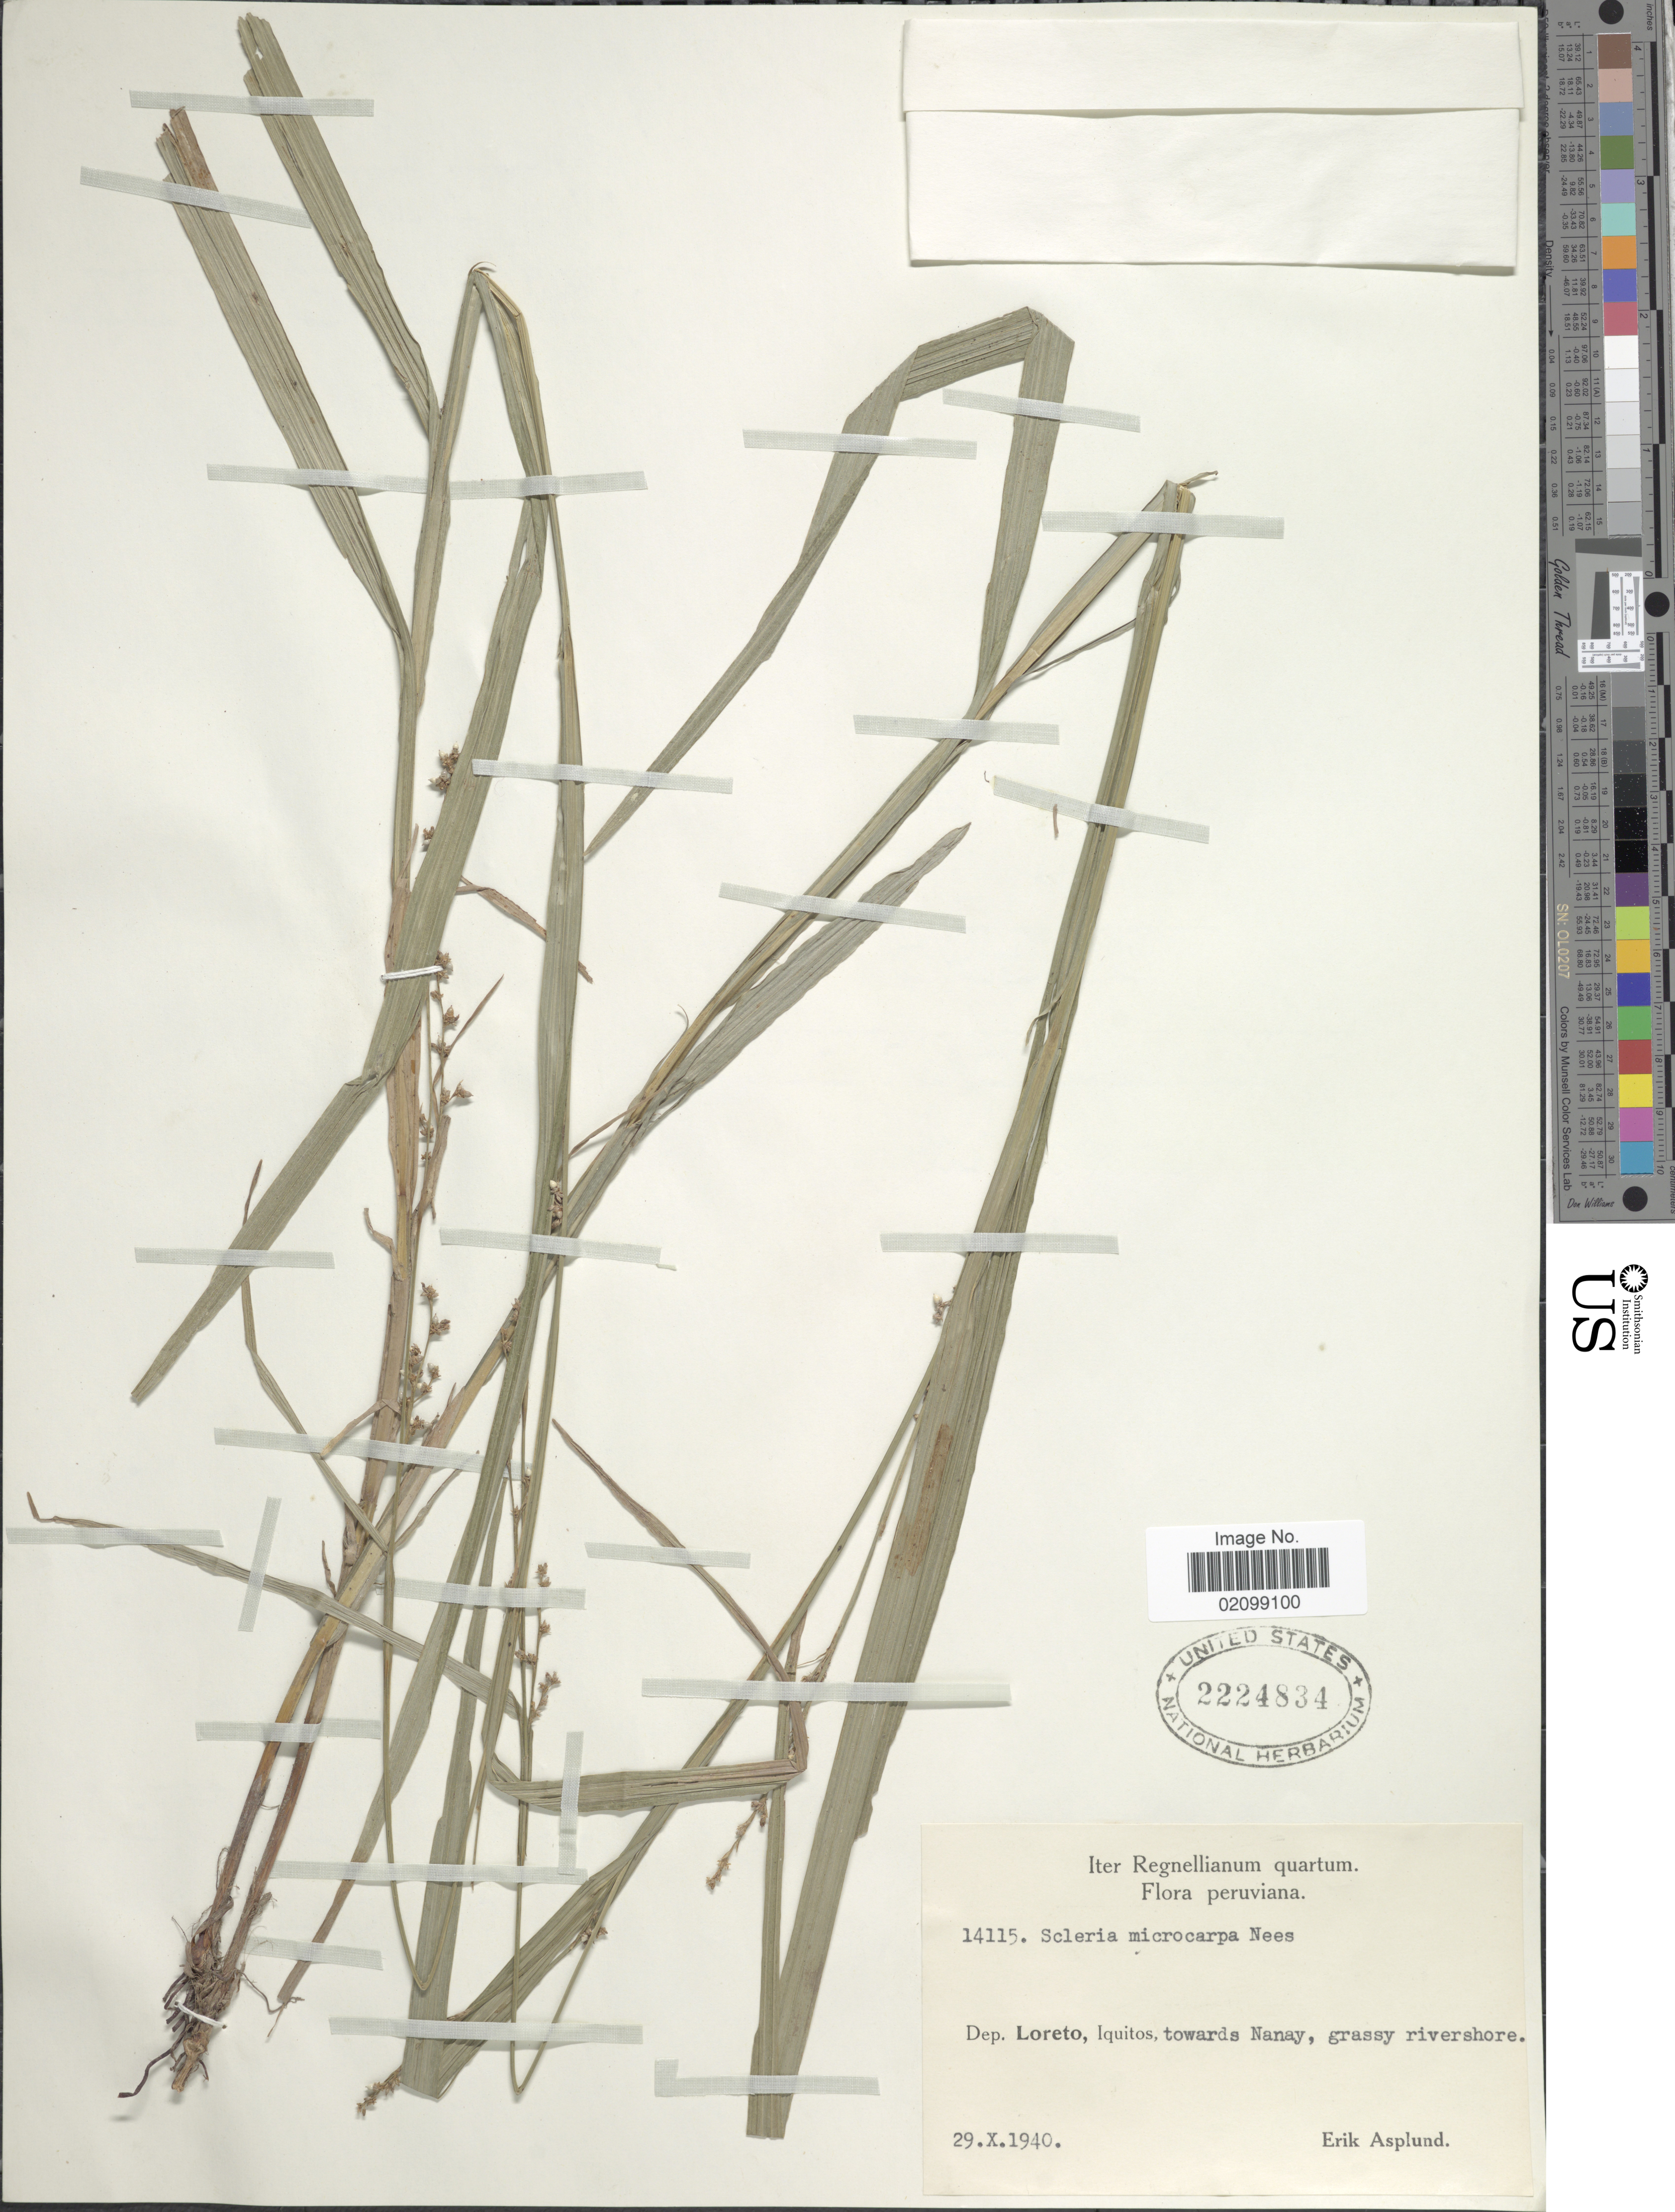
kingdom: Plantae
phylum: Tracheophyta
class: Liliopsida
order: Poales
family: Cyperaceae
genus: Scleria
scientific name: Scleria microcarpa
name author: Nees ex Kunth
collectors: E. Asplund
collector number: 14115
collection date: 1940-10-29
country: Peru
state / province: Loreto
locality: Dept. Loreto, Iquitos, towards Nanay, grassy rivershore.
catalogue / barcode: US 2224834